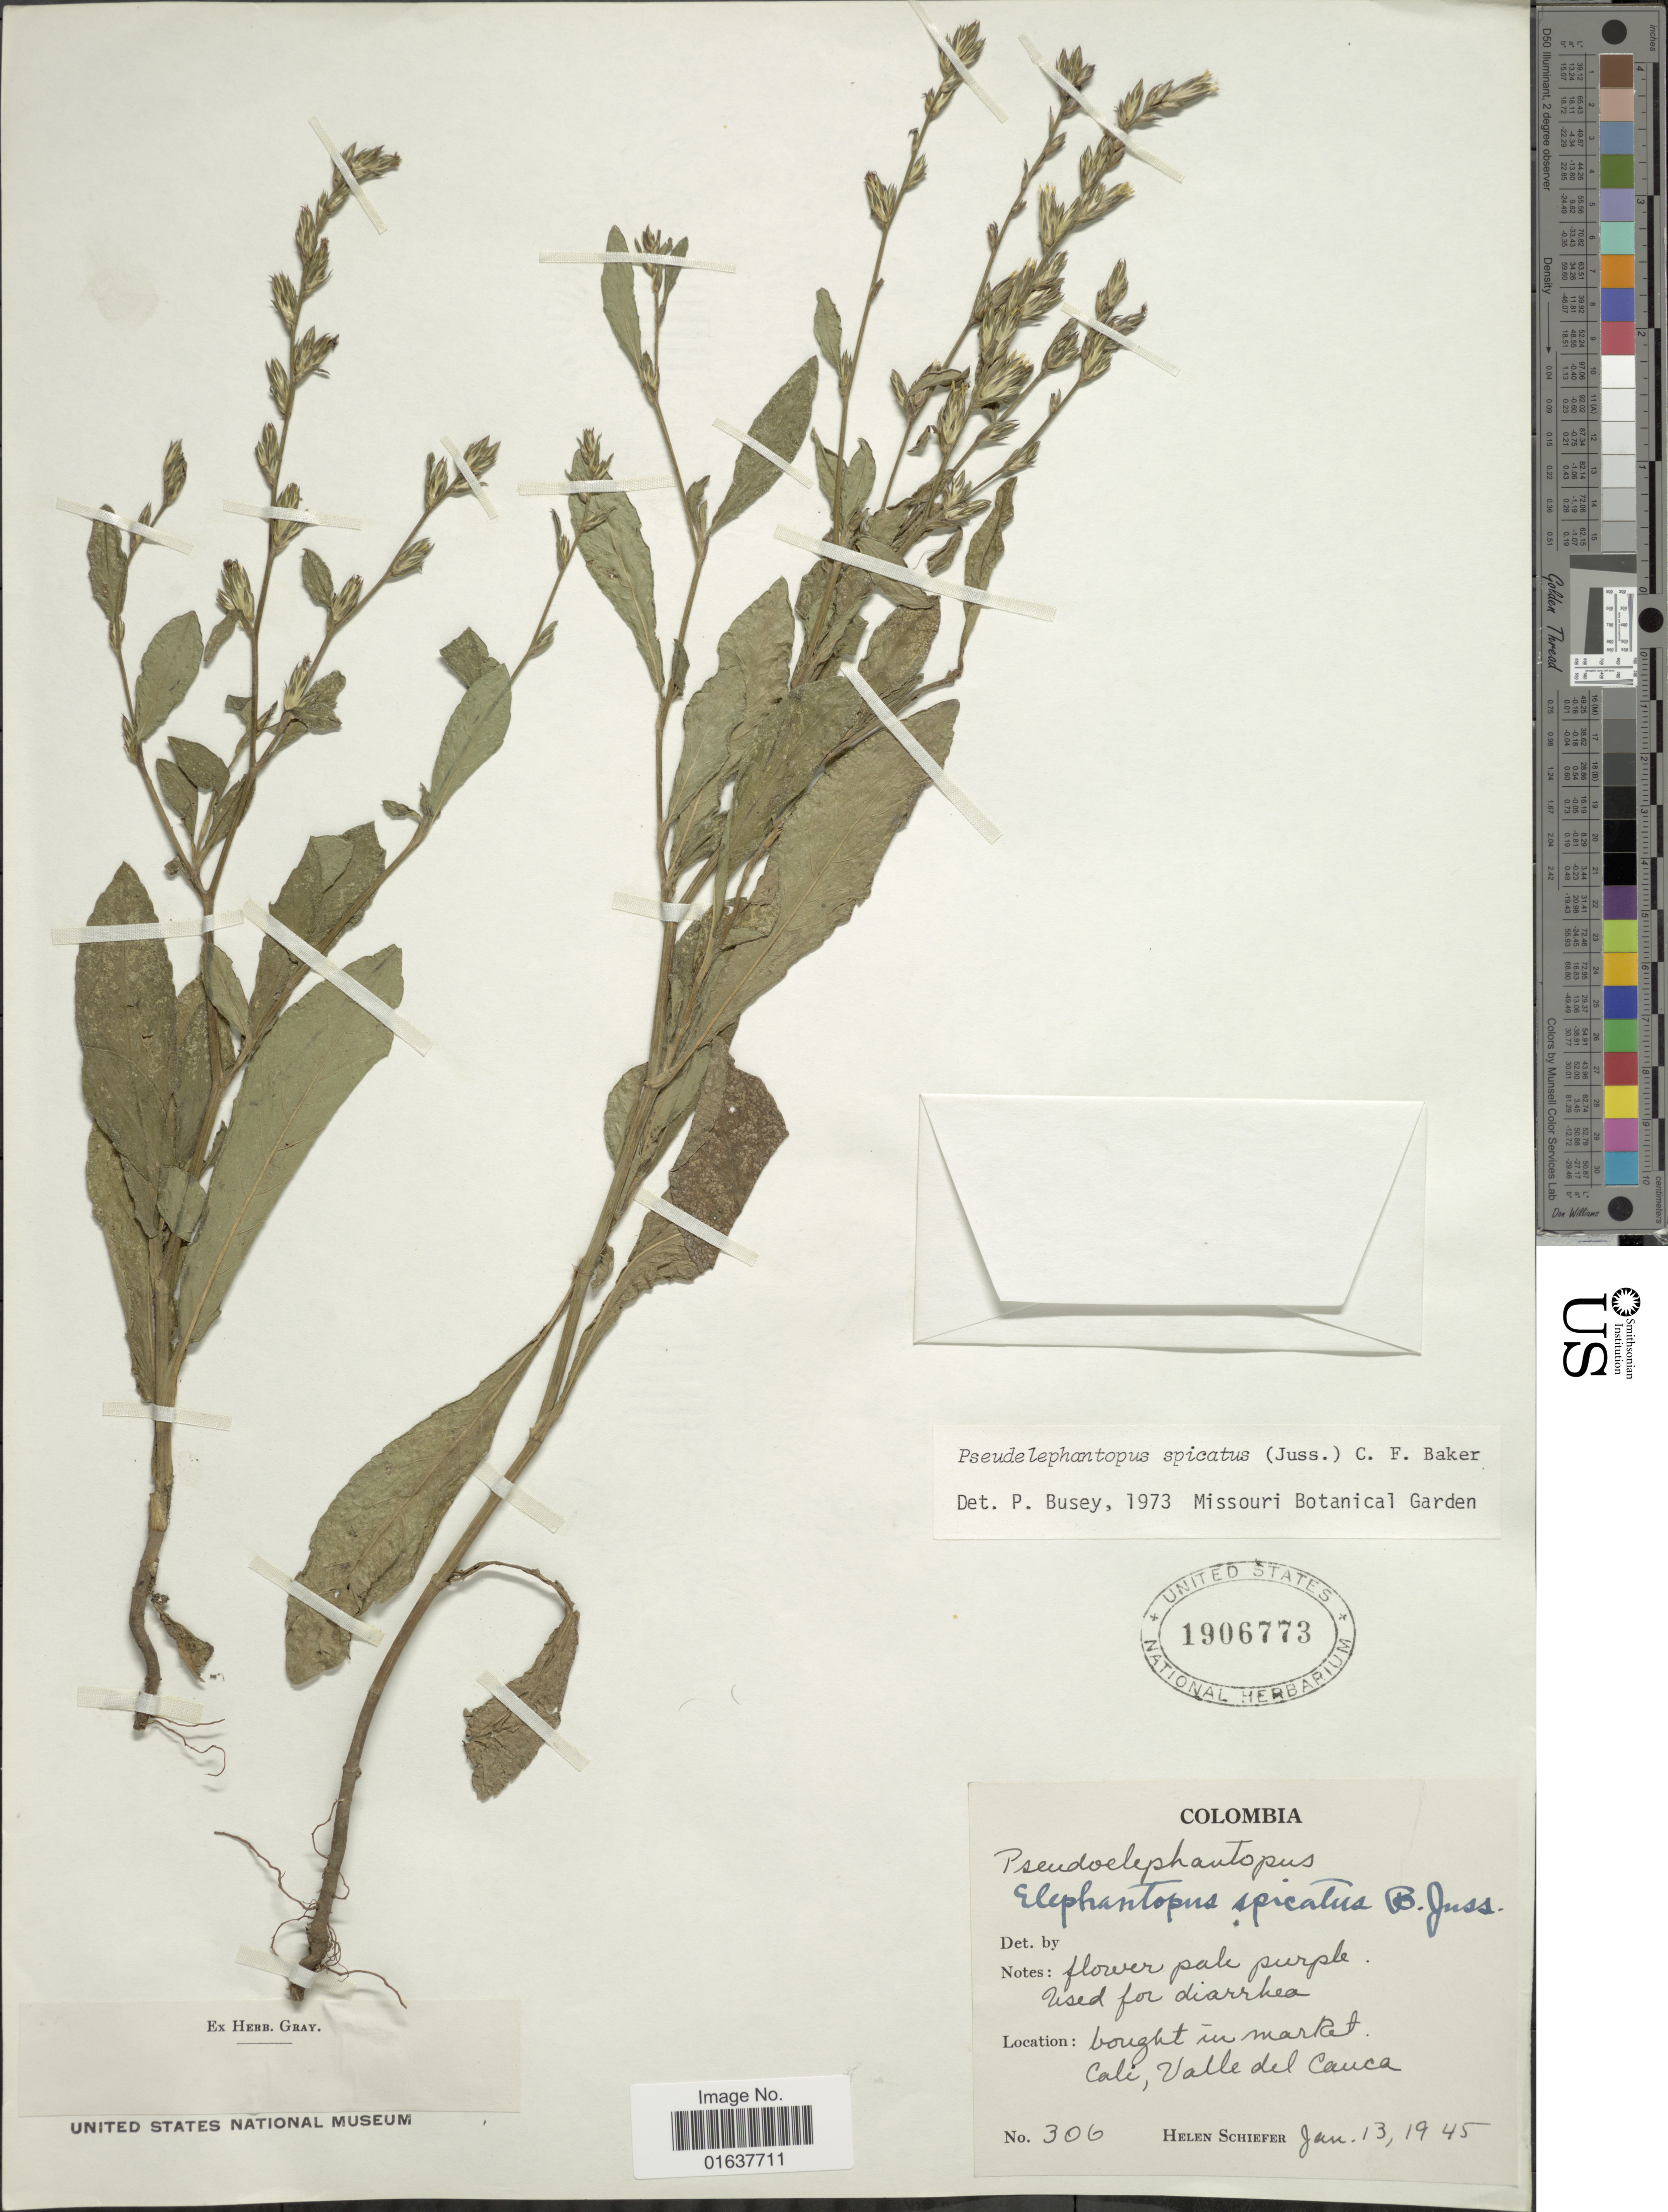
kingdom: Plantae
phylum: Tracheophyta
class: Magnoliopsida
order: Asterales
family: Asteraceae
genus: Pseudelephantopus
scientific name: Pseudelephantopus spicatus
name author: (Juss. ex Aubl.) C.F. Baker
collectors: H. Schiefer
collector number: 306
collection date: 1945-01-13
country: Colombia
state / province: Valle del Cauca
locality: Bought in market. Cale, Valle del Cauca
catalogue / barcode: US 1906773